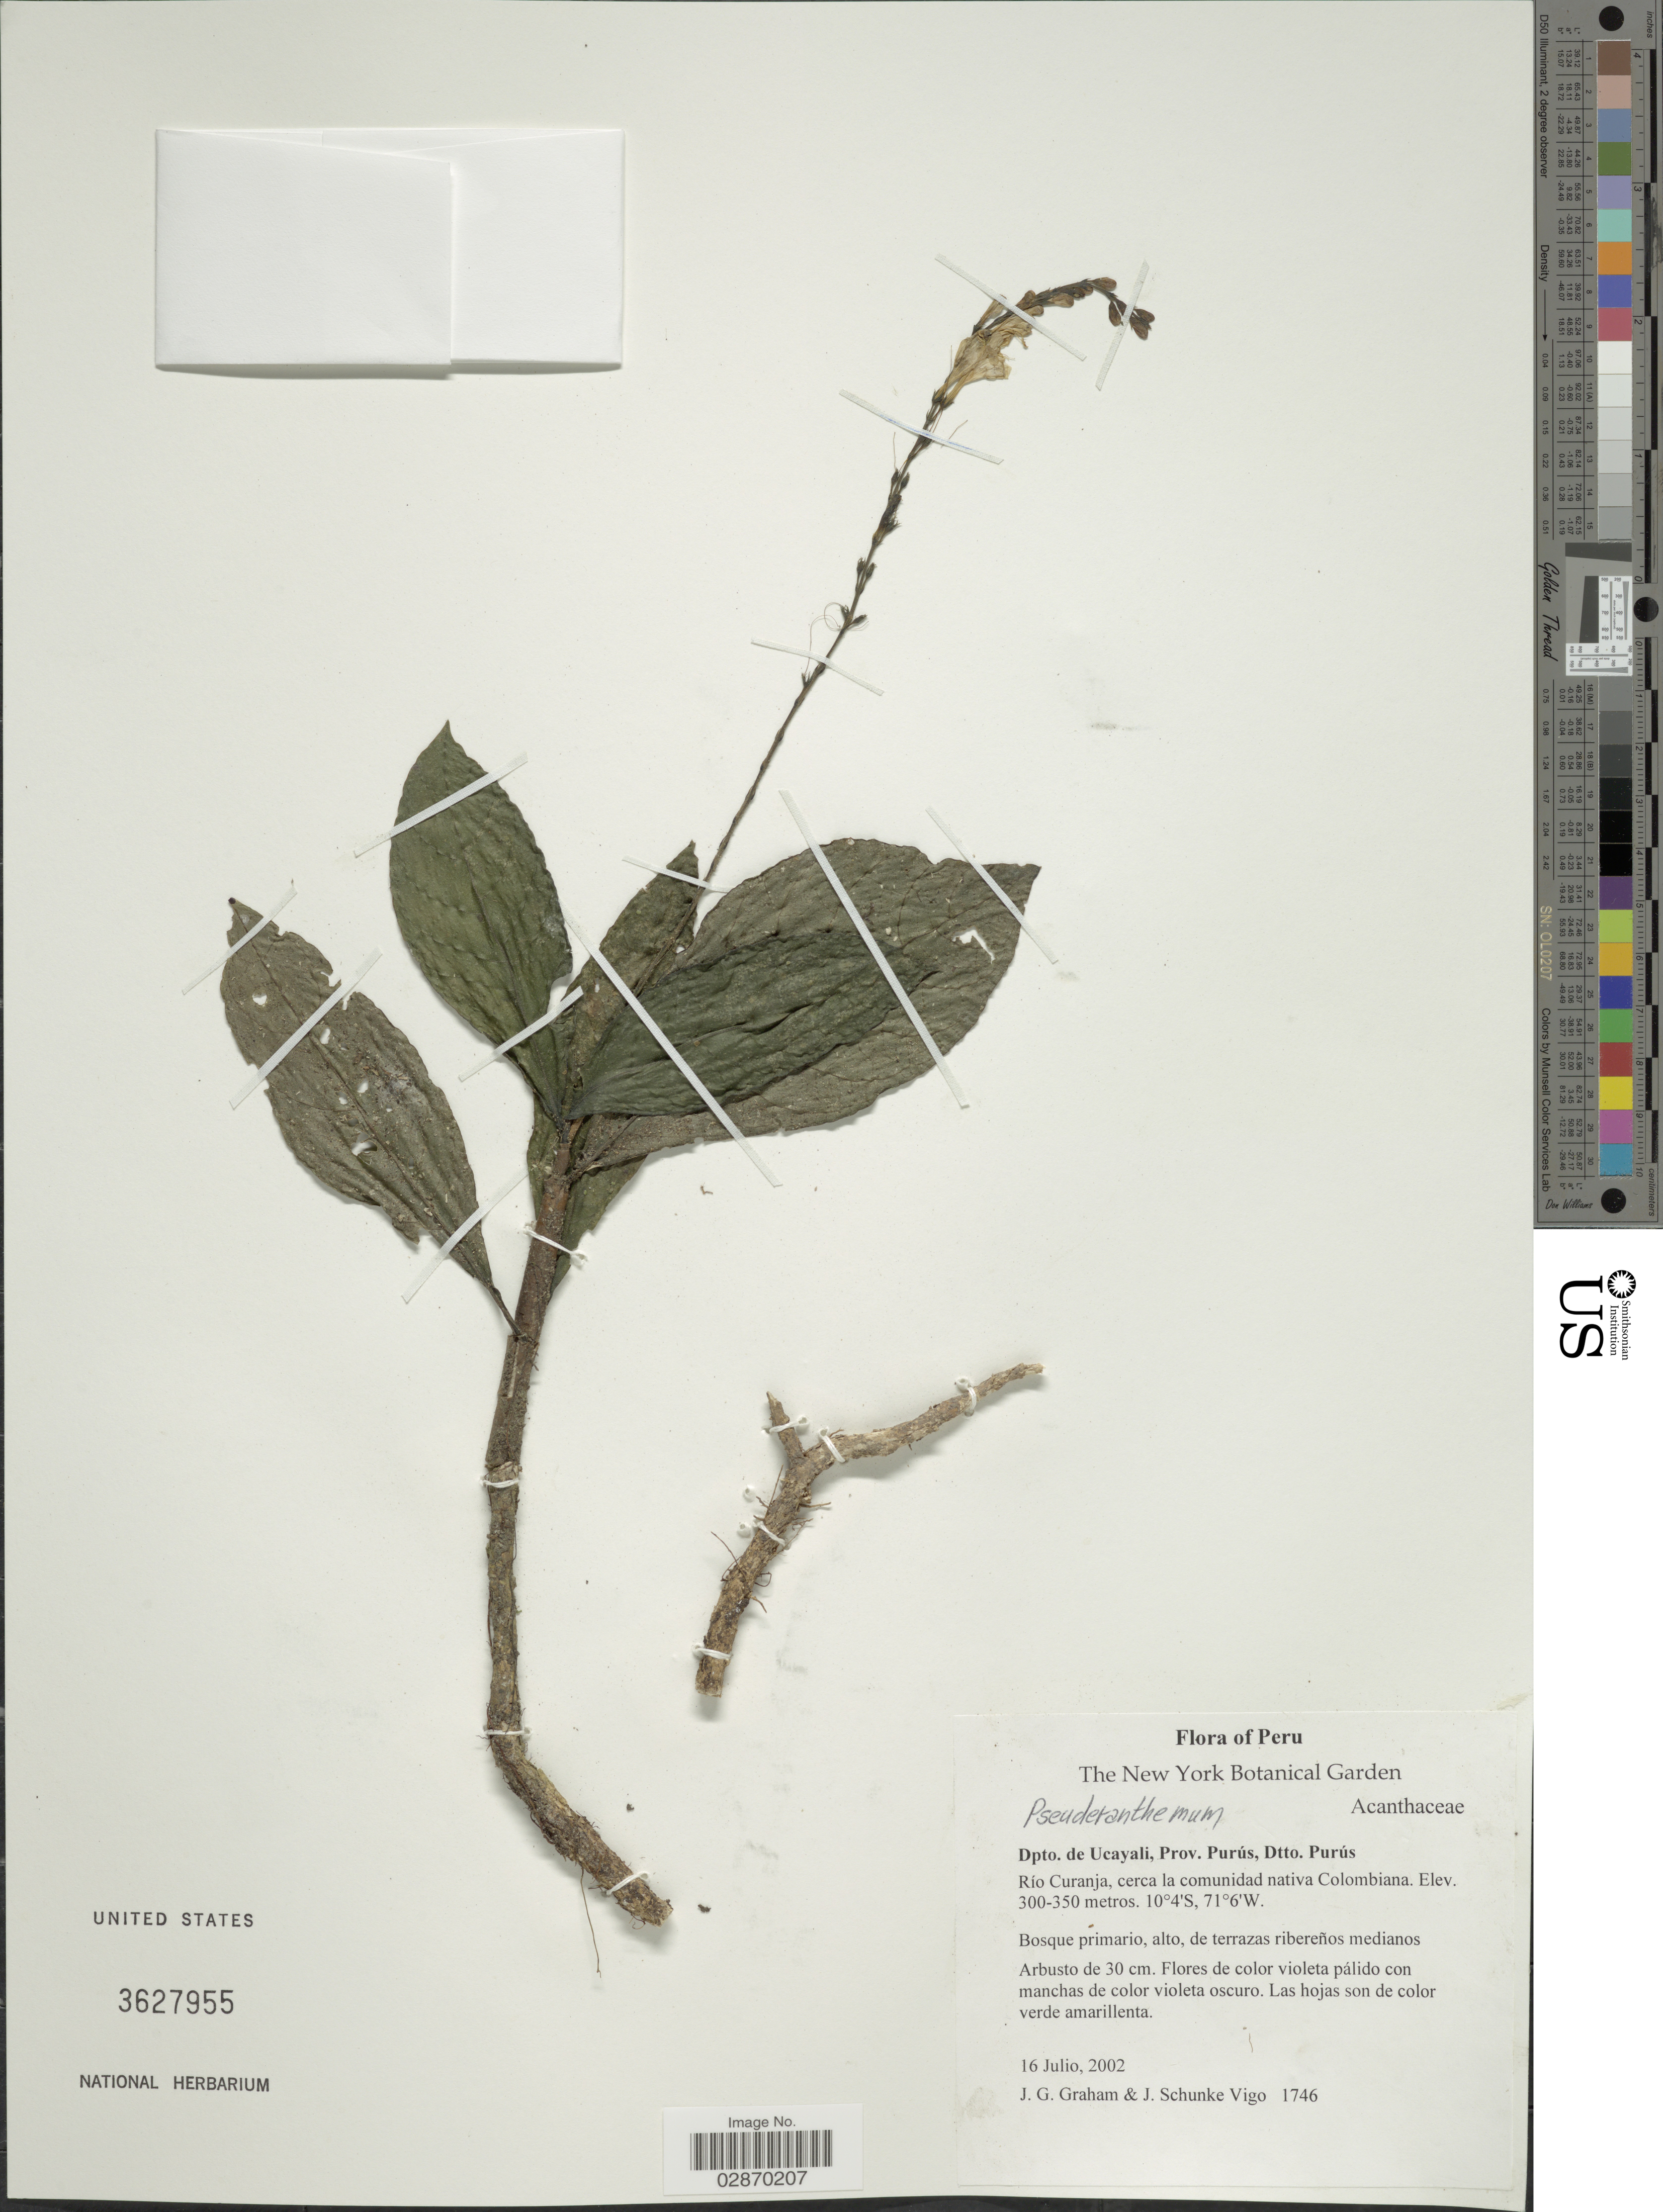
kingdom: Plantae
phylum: Tracheophyta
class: Magnoliopsida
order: Lamiales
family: Acanthaceae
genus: Pseuderanthemum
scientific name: Pseuderanthemum sp.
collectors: J. Graham & J. Schunke Vigo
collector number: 1746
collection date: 2002-07-16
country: Peru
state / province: Ucayali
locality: Depto. Ucayali, Prov. Purús, Dtto. Purús. Río Curanja, cerca la comunidad nativa Colombiana.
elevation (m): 300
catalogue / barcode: US 3627955